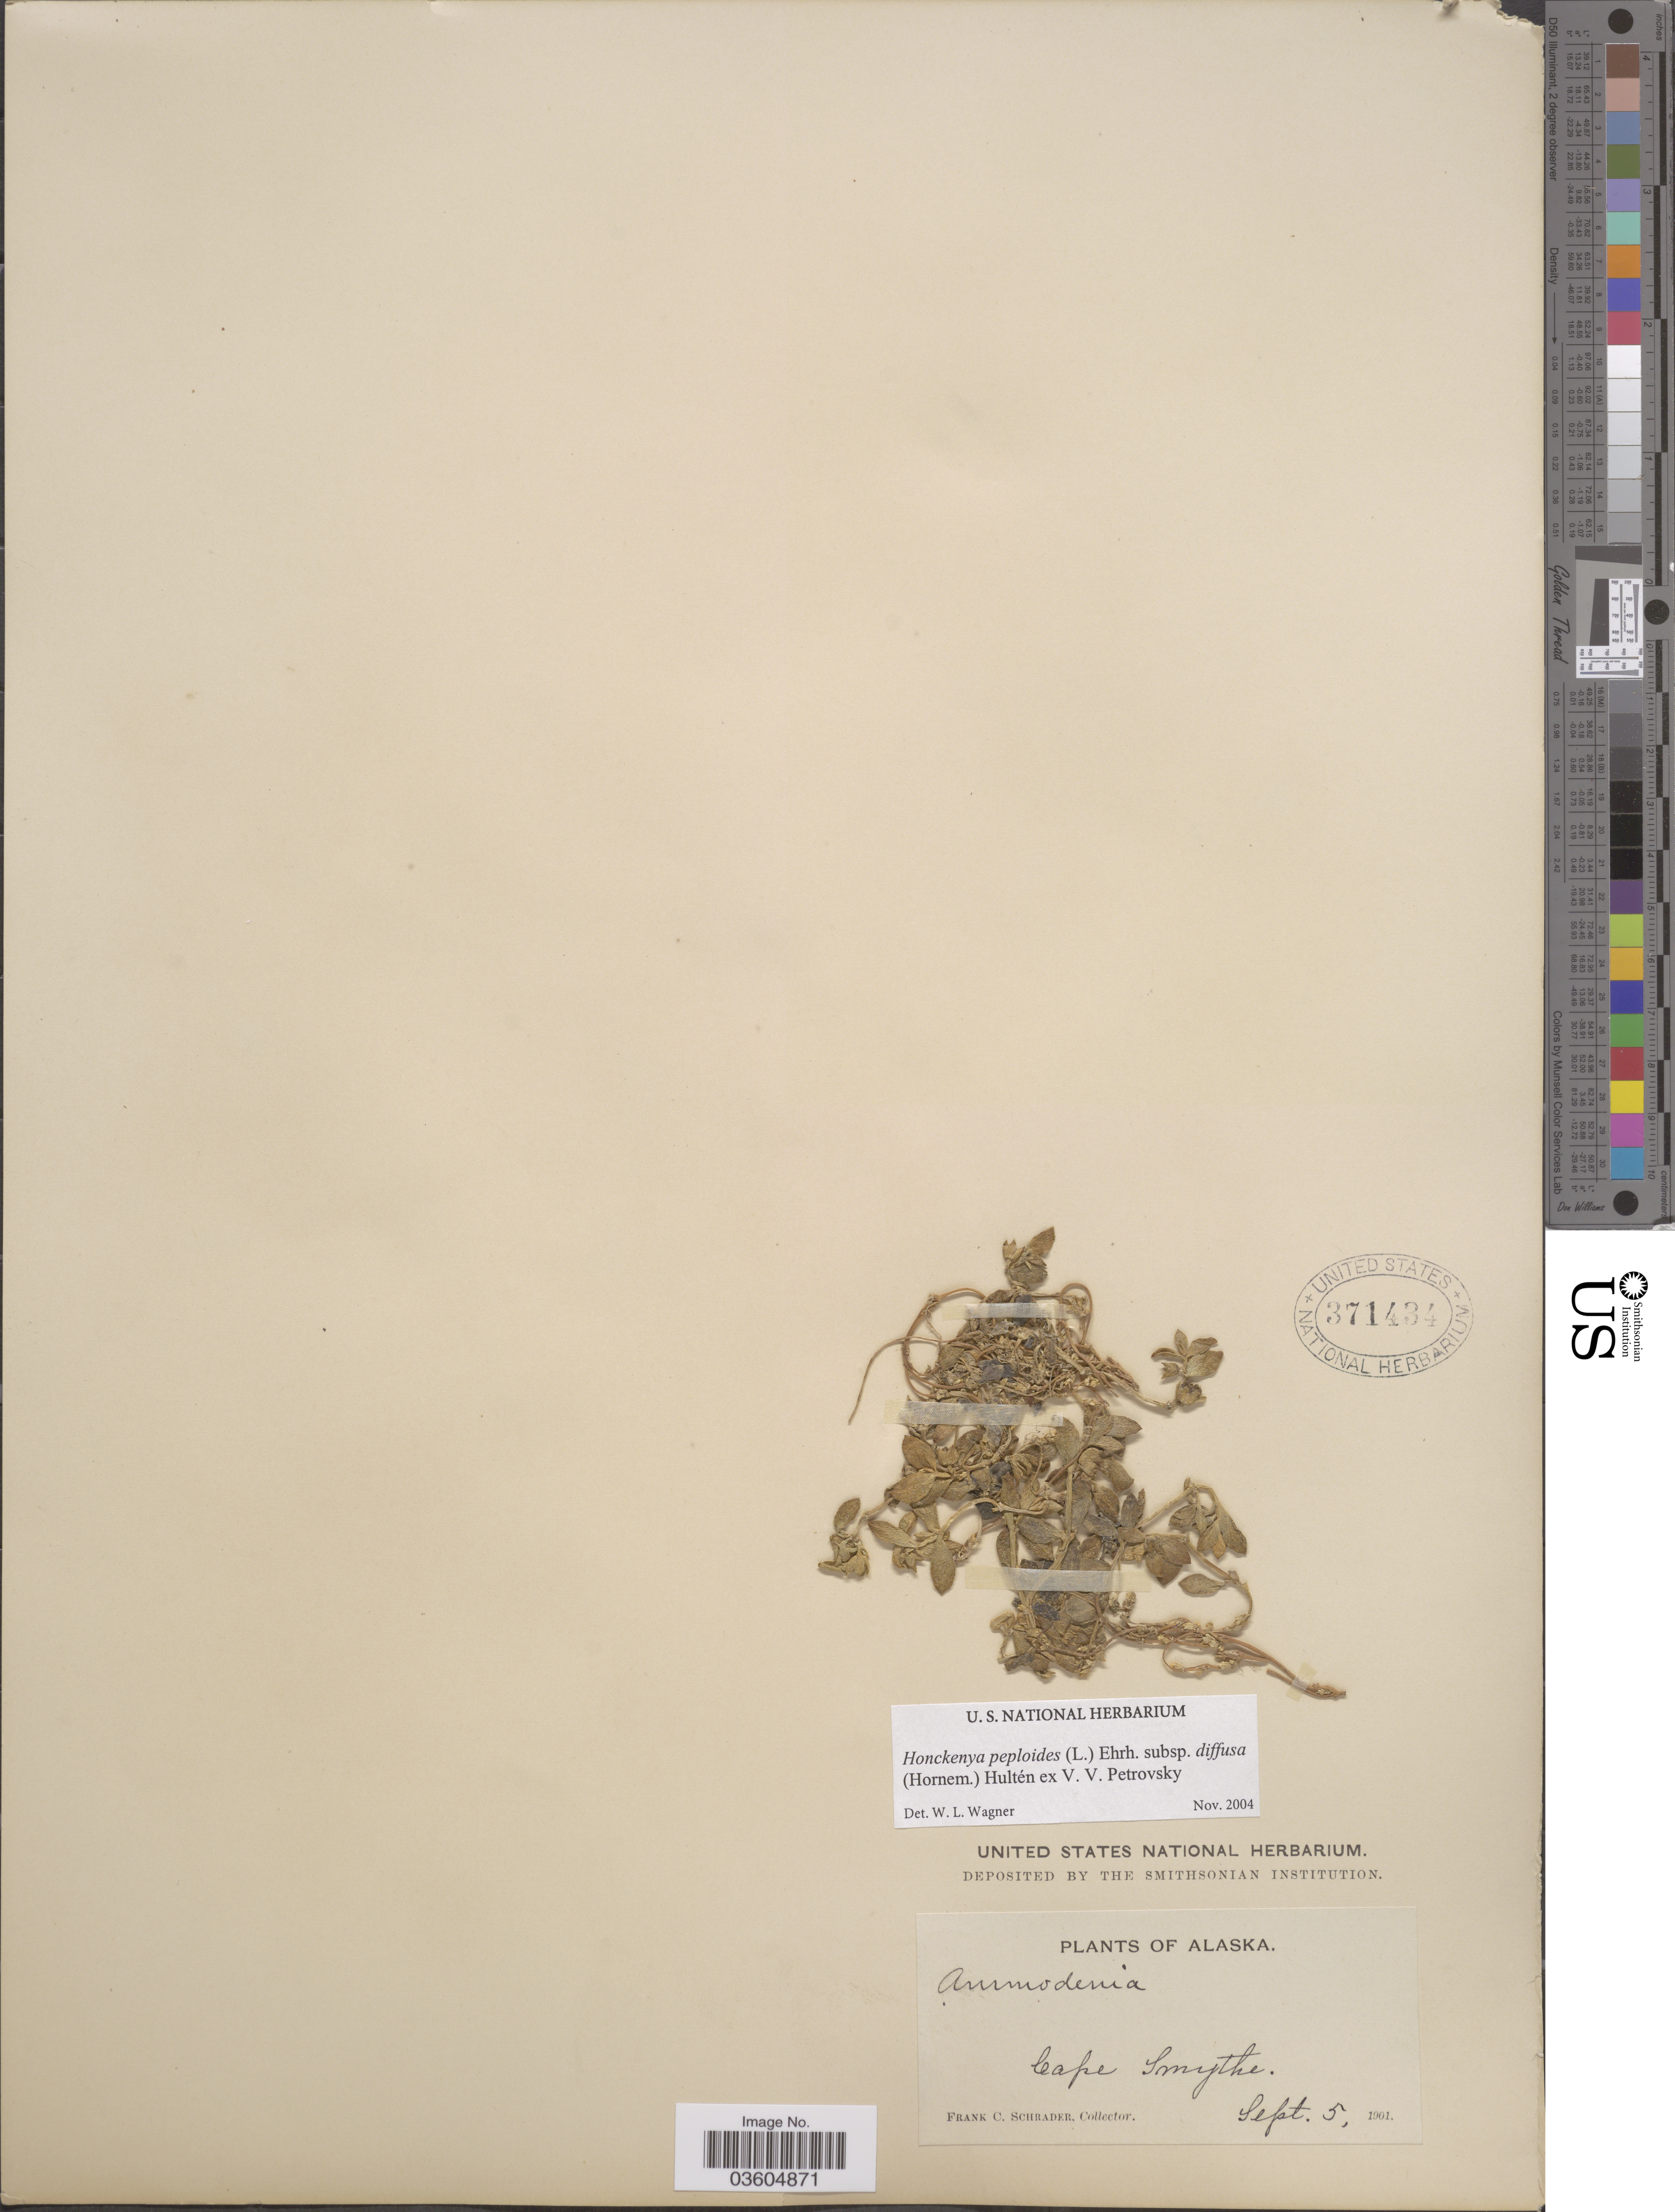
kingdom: Plantae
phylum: Tracheophyta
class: Magnoliopsida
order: Caryophyllales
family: Caryophyllaceae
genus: Honckenya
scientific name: Honckenya peploides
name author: (L.) Ehrh.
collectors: F. C. Schrader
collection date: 1901-09-05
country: United States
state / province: Alaska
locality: Cape Smythe.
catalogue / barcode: US 371434